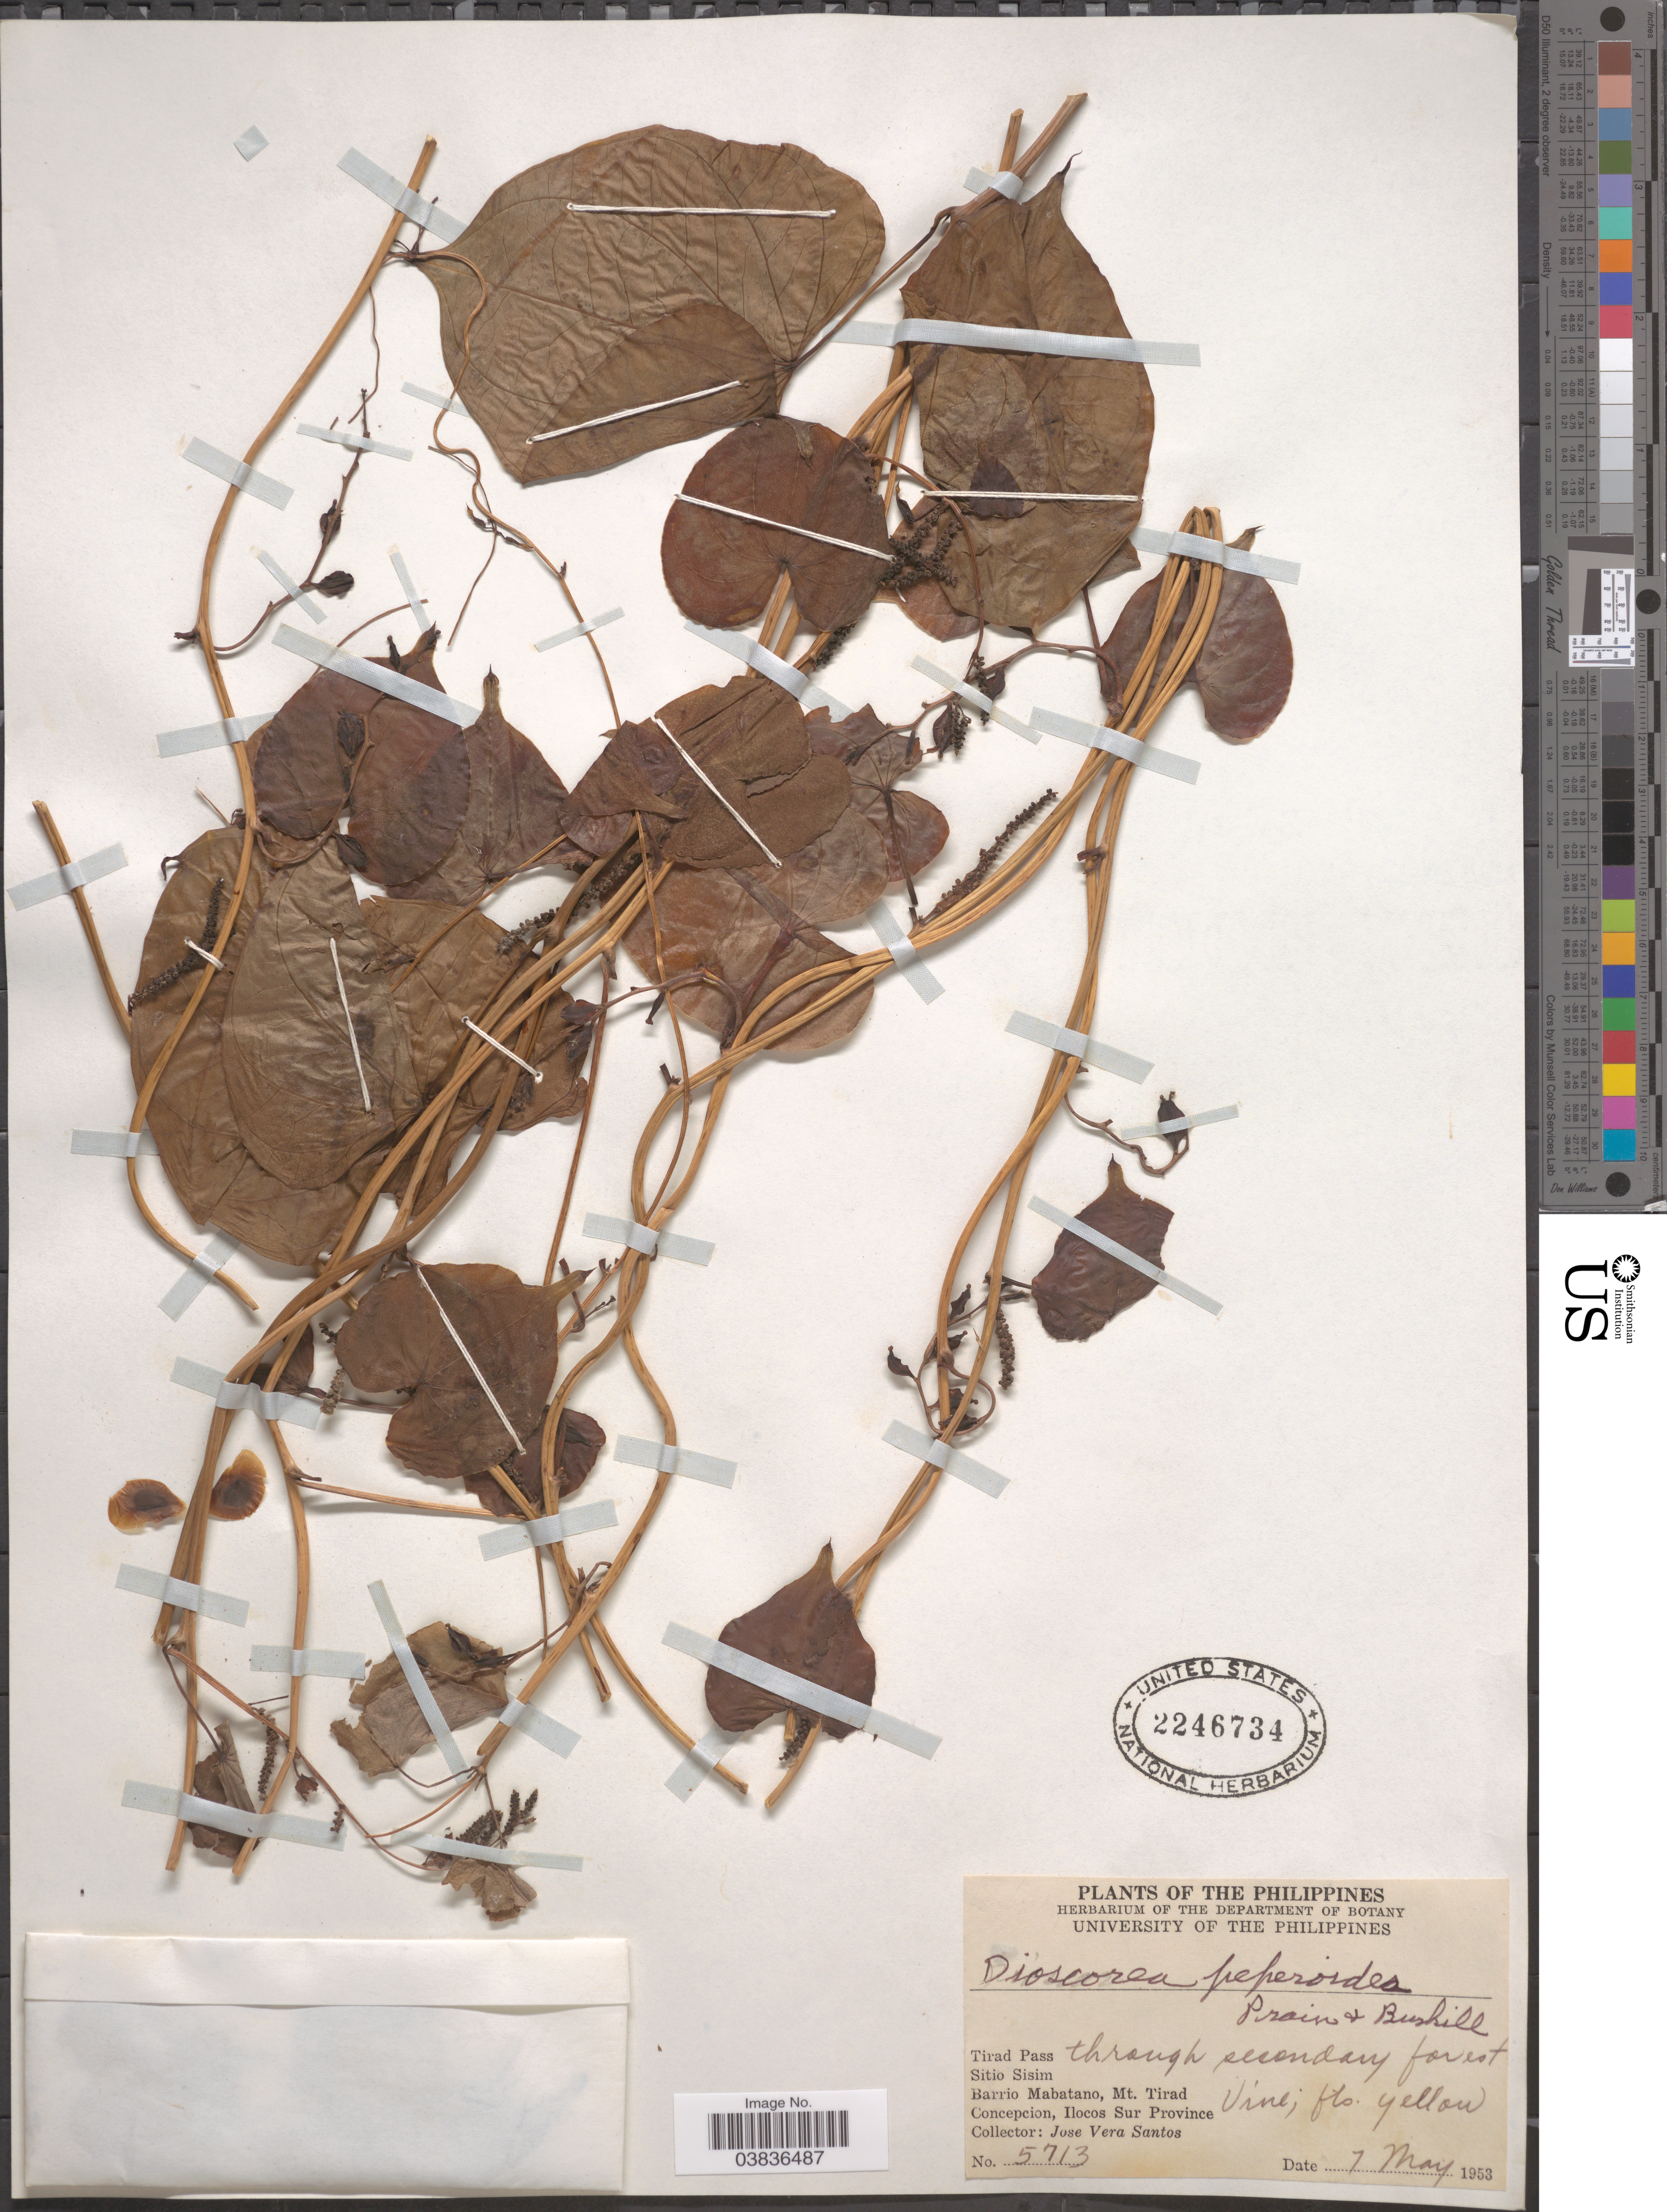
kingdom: Plantae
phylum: Tracheophyta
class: Liliopsida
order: Dioscoreales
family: Dioscoreaceae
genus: Dioscorea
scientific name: Dioscorea peperoides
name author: Prain & Burkill in Elmer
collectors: J. Santos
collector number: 5713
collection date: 1953-05-07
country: Philippines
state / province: Ilocos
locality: Tirad Pass through secondary forest. Sitio Sisim. Barrio Mabatano, Mt. Tirad. Concepcion, Ilocos Sur Province.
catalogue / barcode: US 2246734